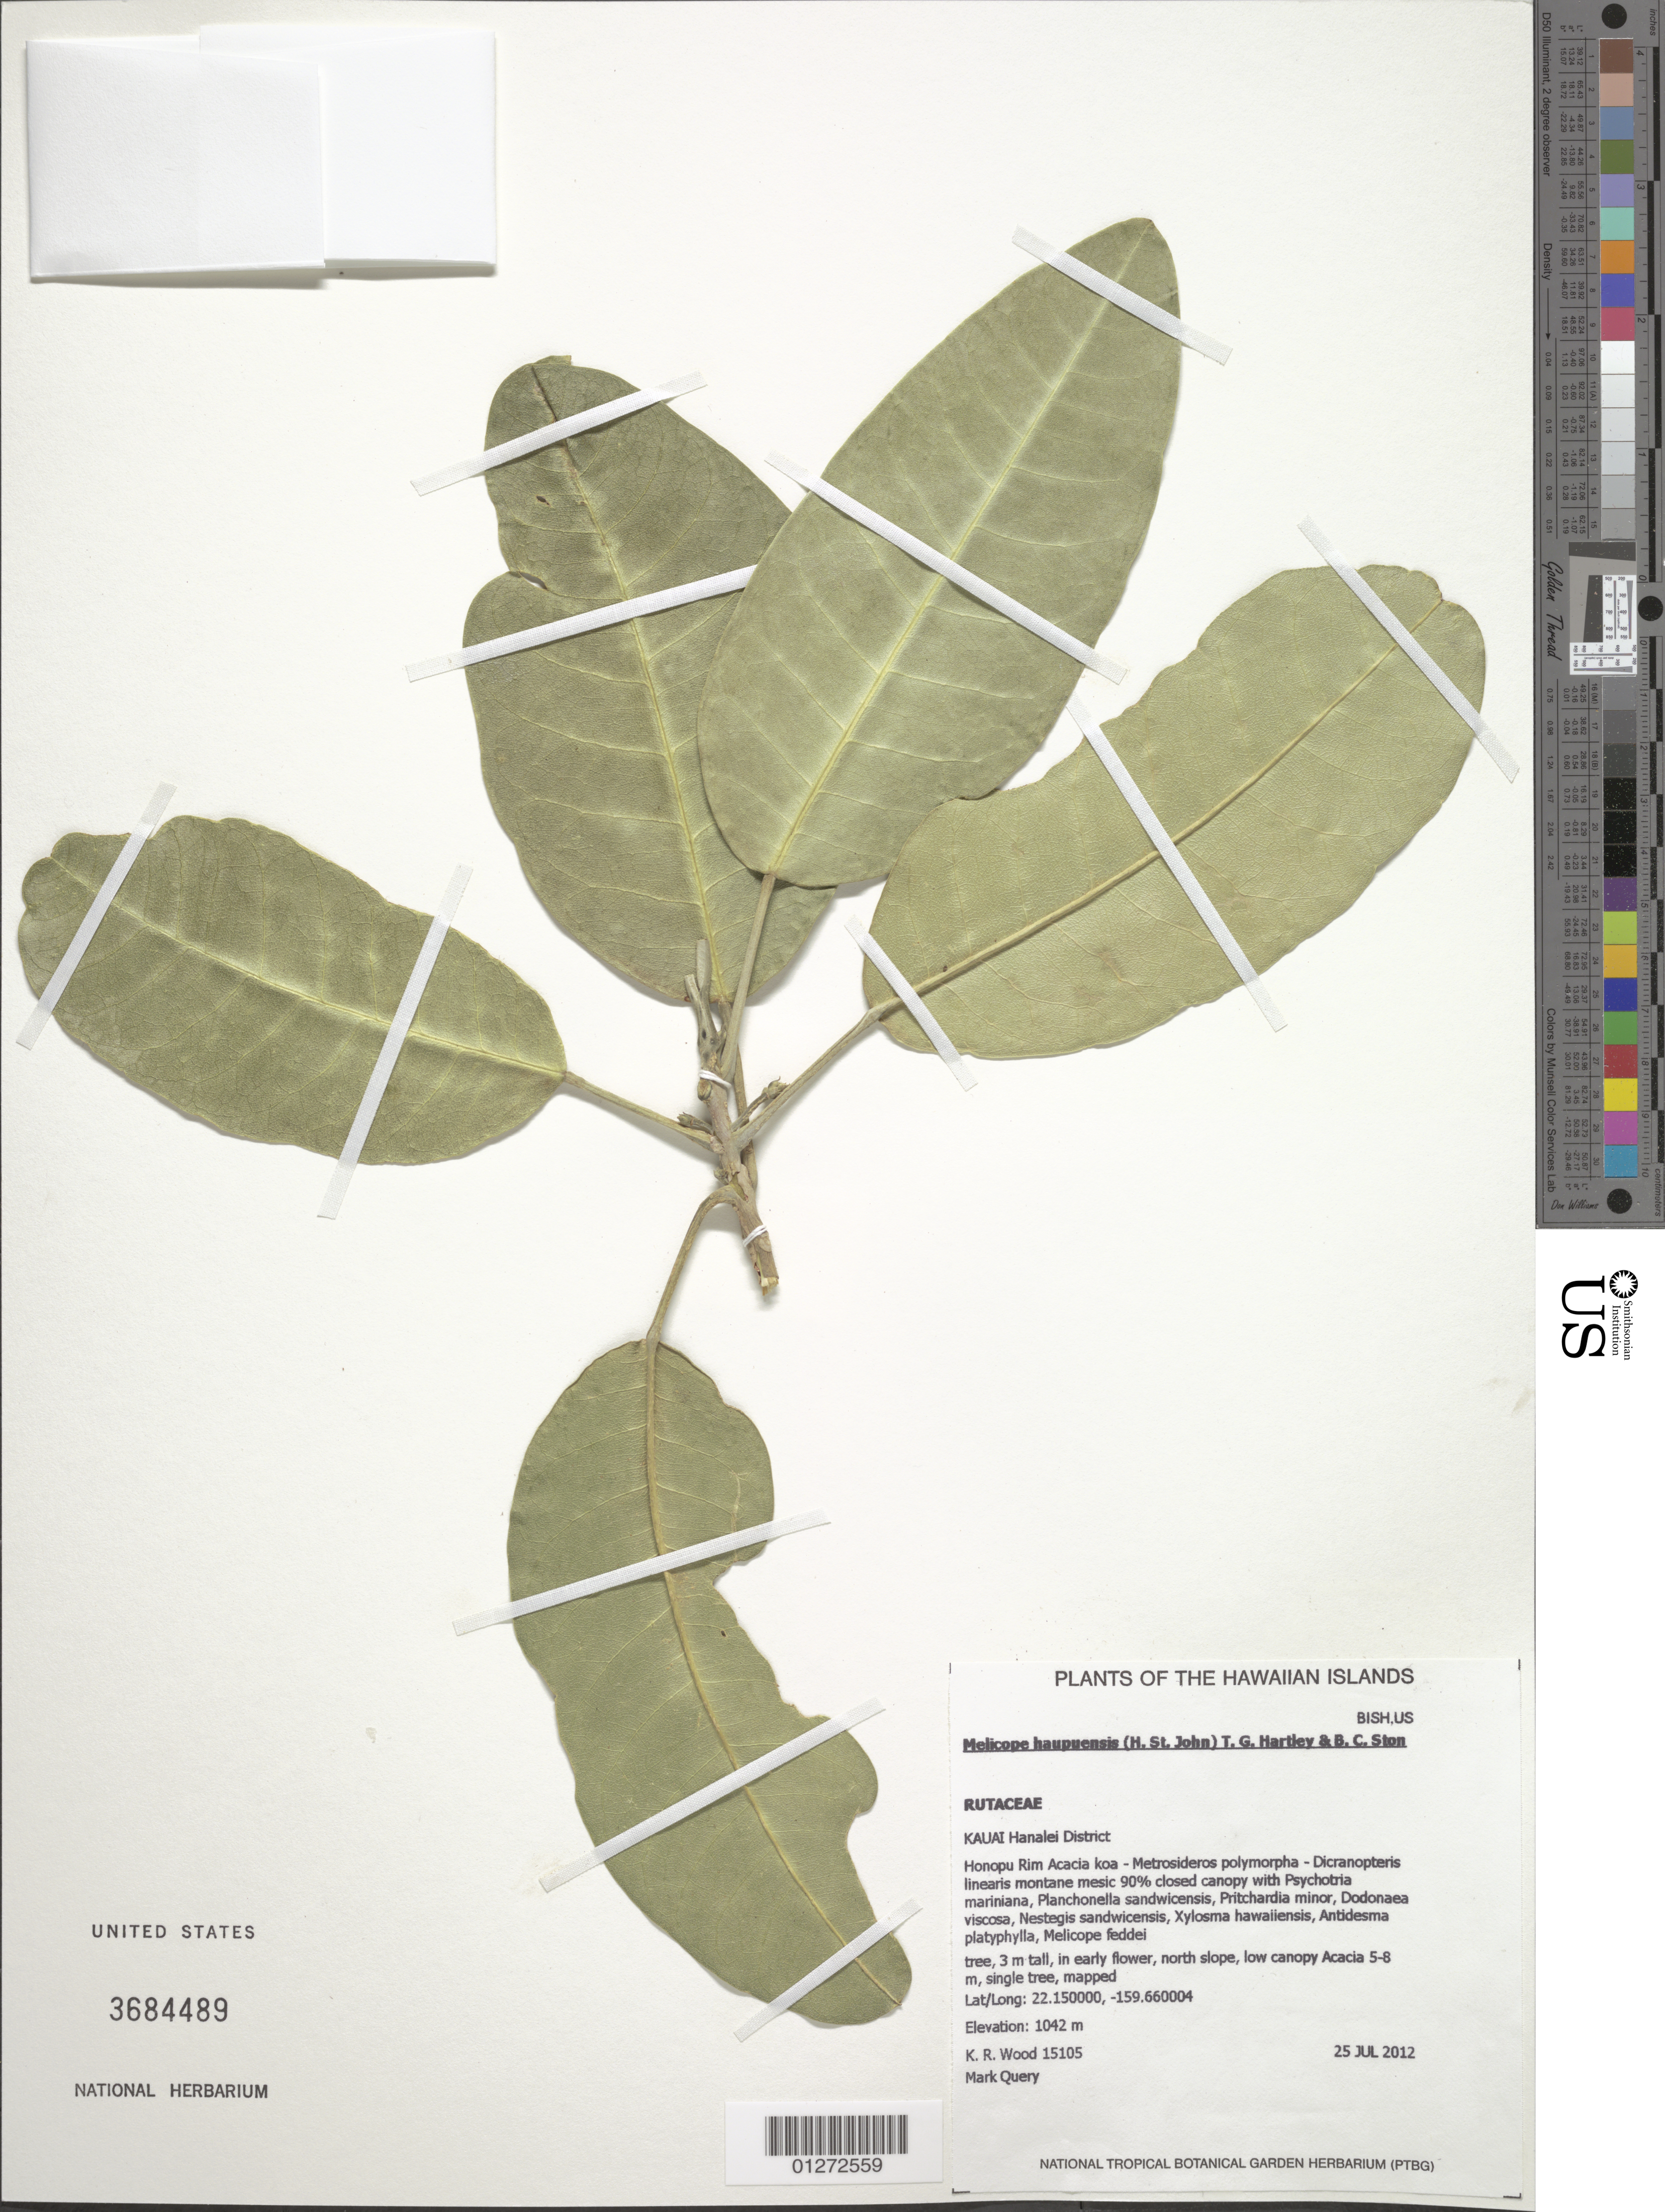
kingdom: Plantae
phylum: Tracheophyta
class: Magnoliopsida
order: Sapindales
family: Rutaceae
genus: Melicope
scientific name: Melicope haupuensis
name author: (H. St. John) T.G. Hartley & B.C. Stone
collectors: K. R. Wood & M. Query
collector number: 15105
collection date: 2012-07-25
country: United States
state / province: Hawaii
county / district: Kaui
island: Kaua'i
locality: Hanalei District, Honopu Rim.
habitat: Montane mesic forest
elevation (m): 1042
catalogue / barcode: US 3684489